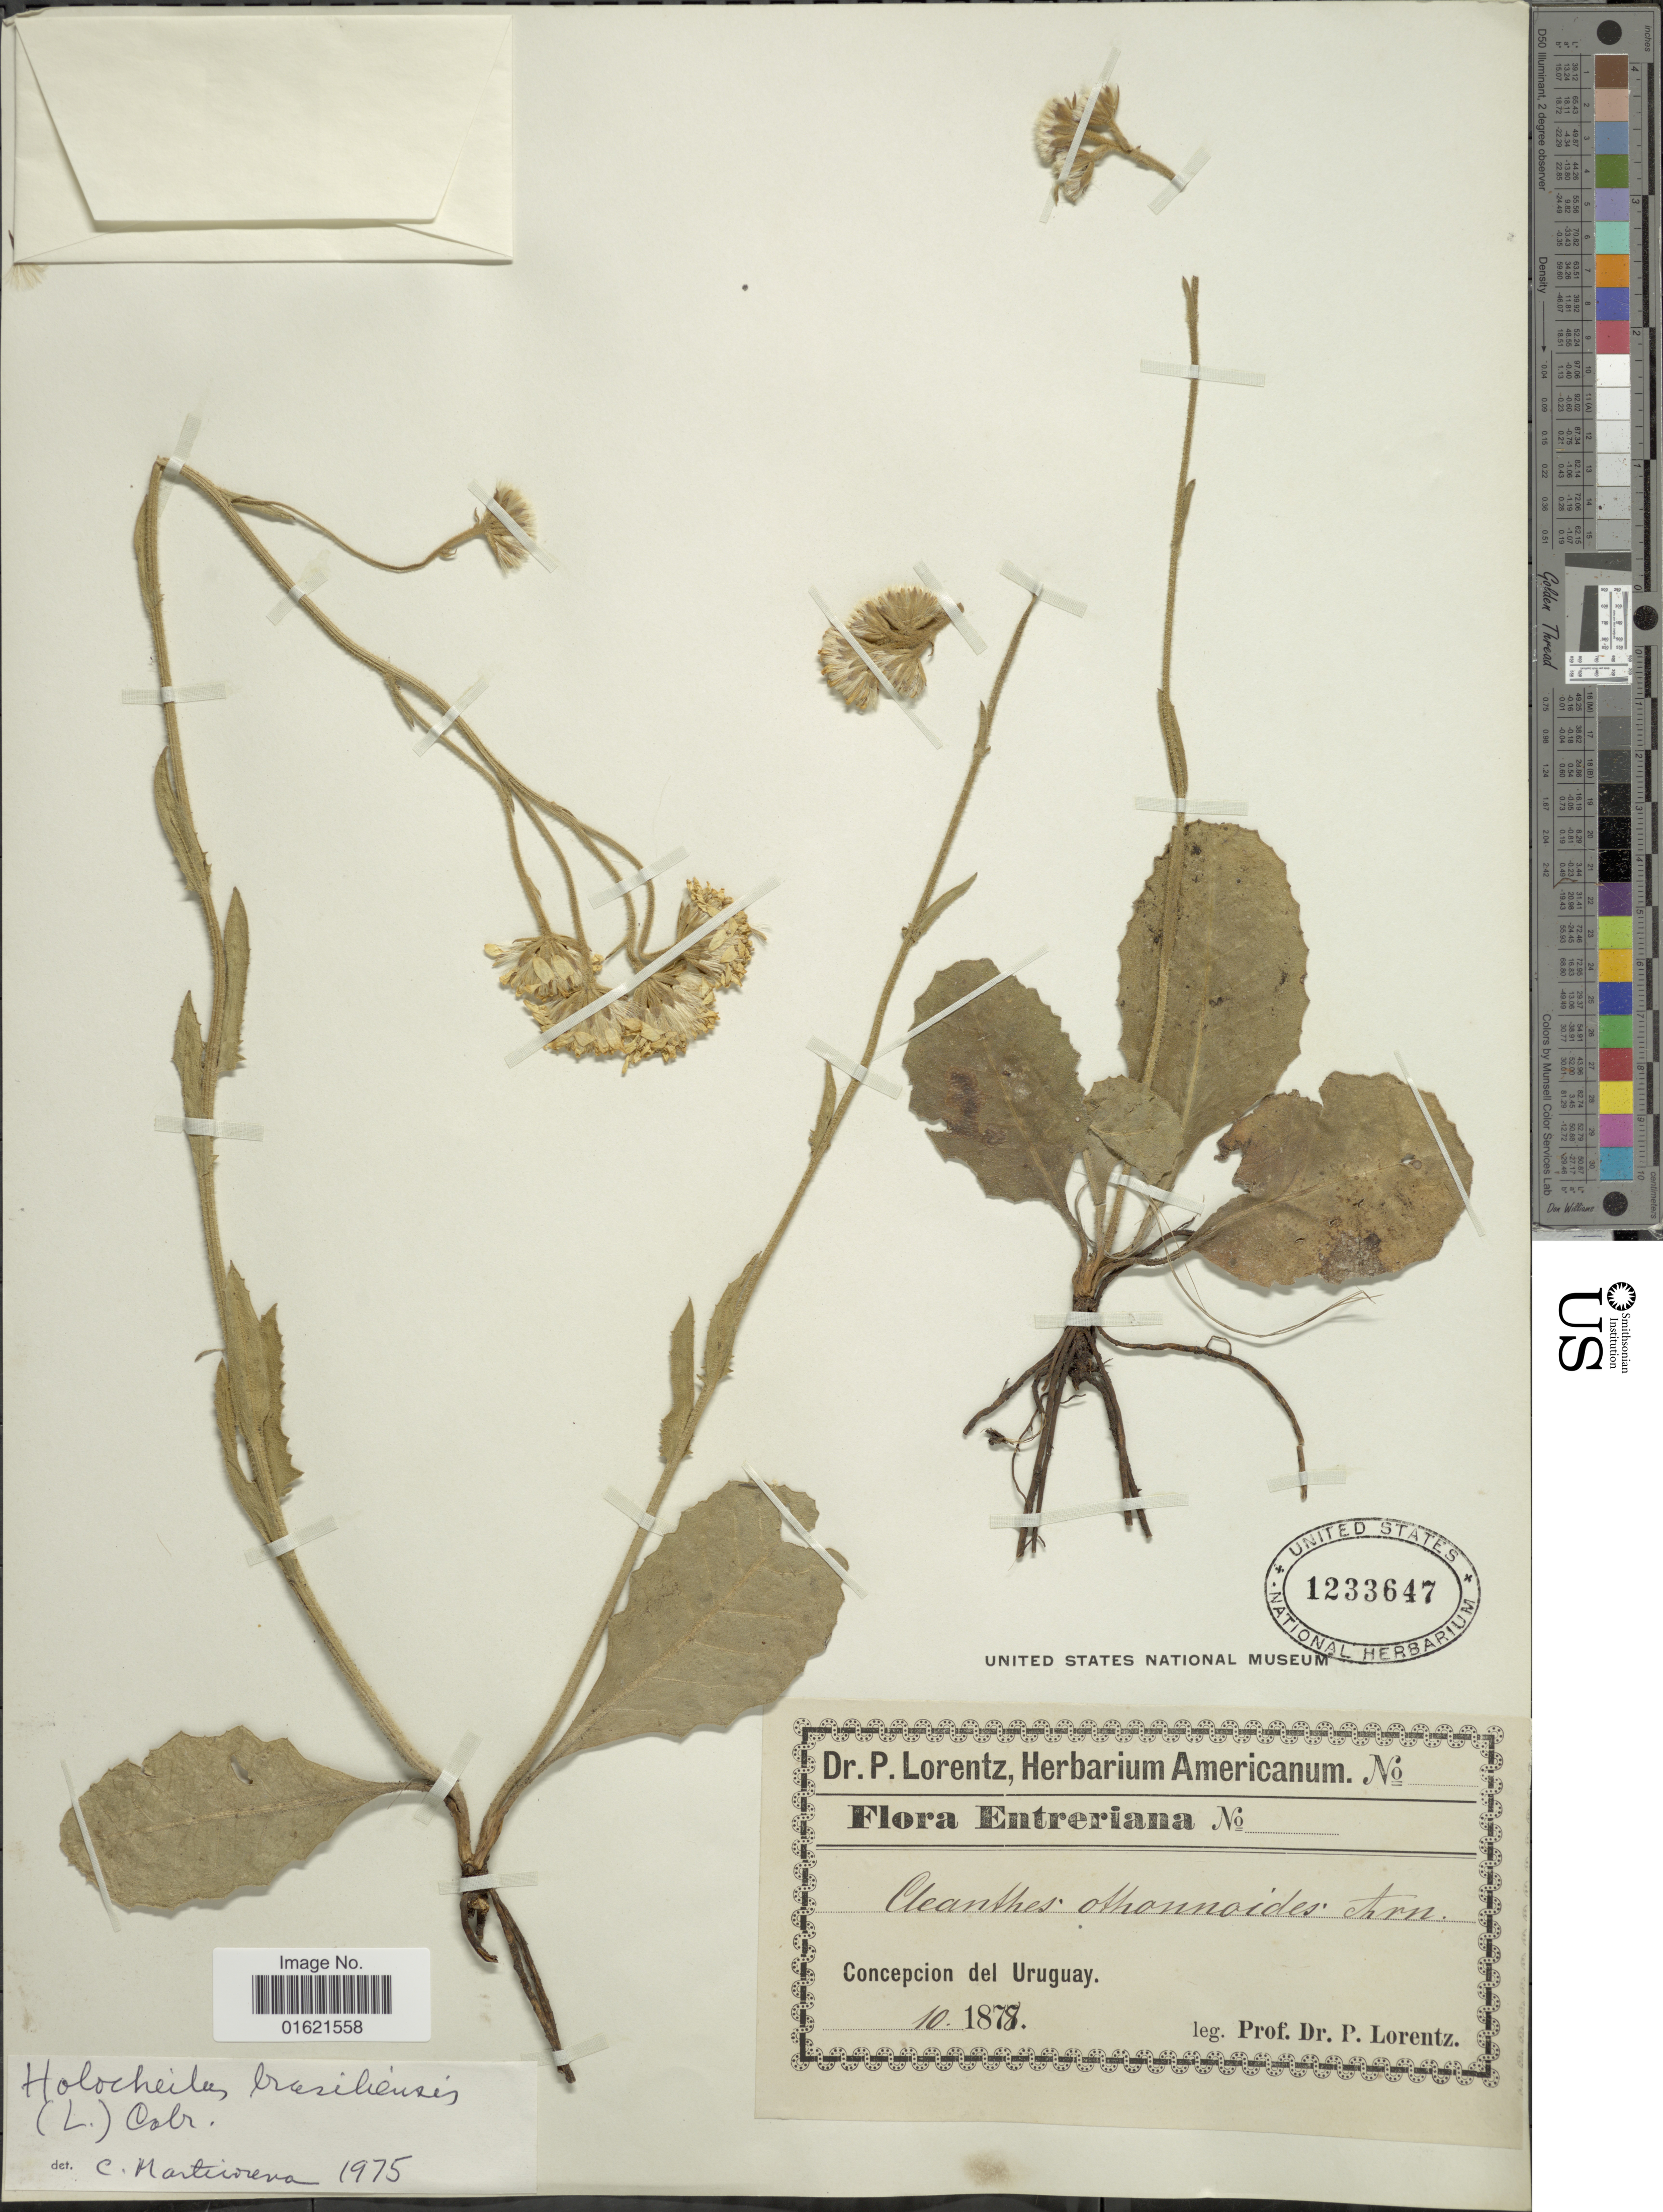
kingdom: Plantae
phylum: Tracheophyta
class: Magnoliopsida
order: Asterales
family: Asteraceae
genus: Holocheilus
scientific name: Holocheilus brasiliensis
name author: (L.) Cabrera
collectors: P. G. Lorentz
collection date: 1878-10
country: Uruguay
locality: Concepcion del Uruguay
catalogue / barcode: US 1233647